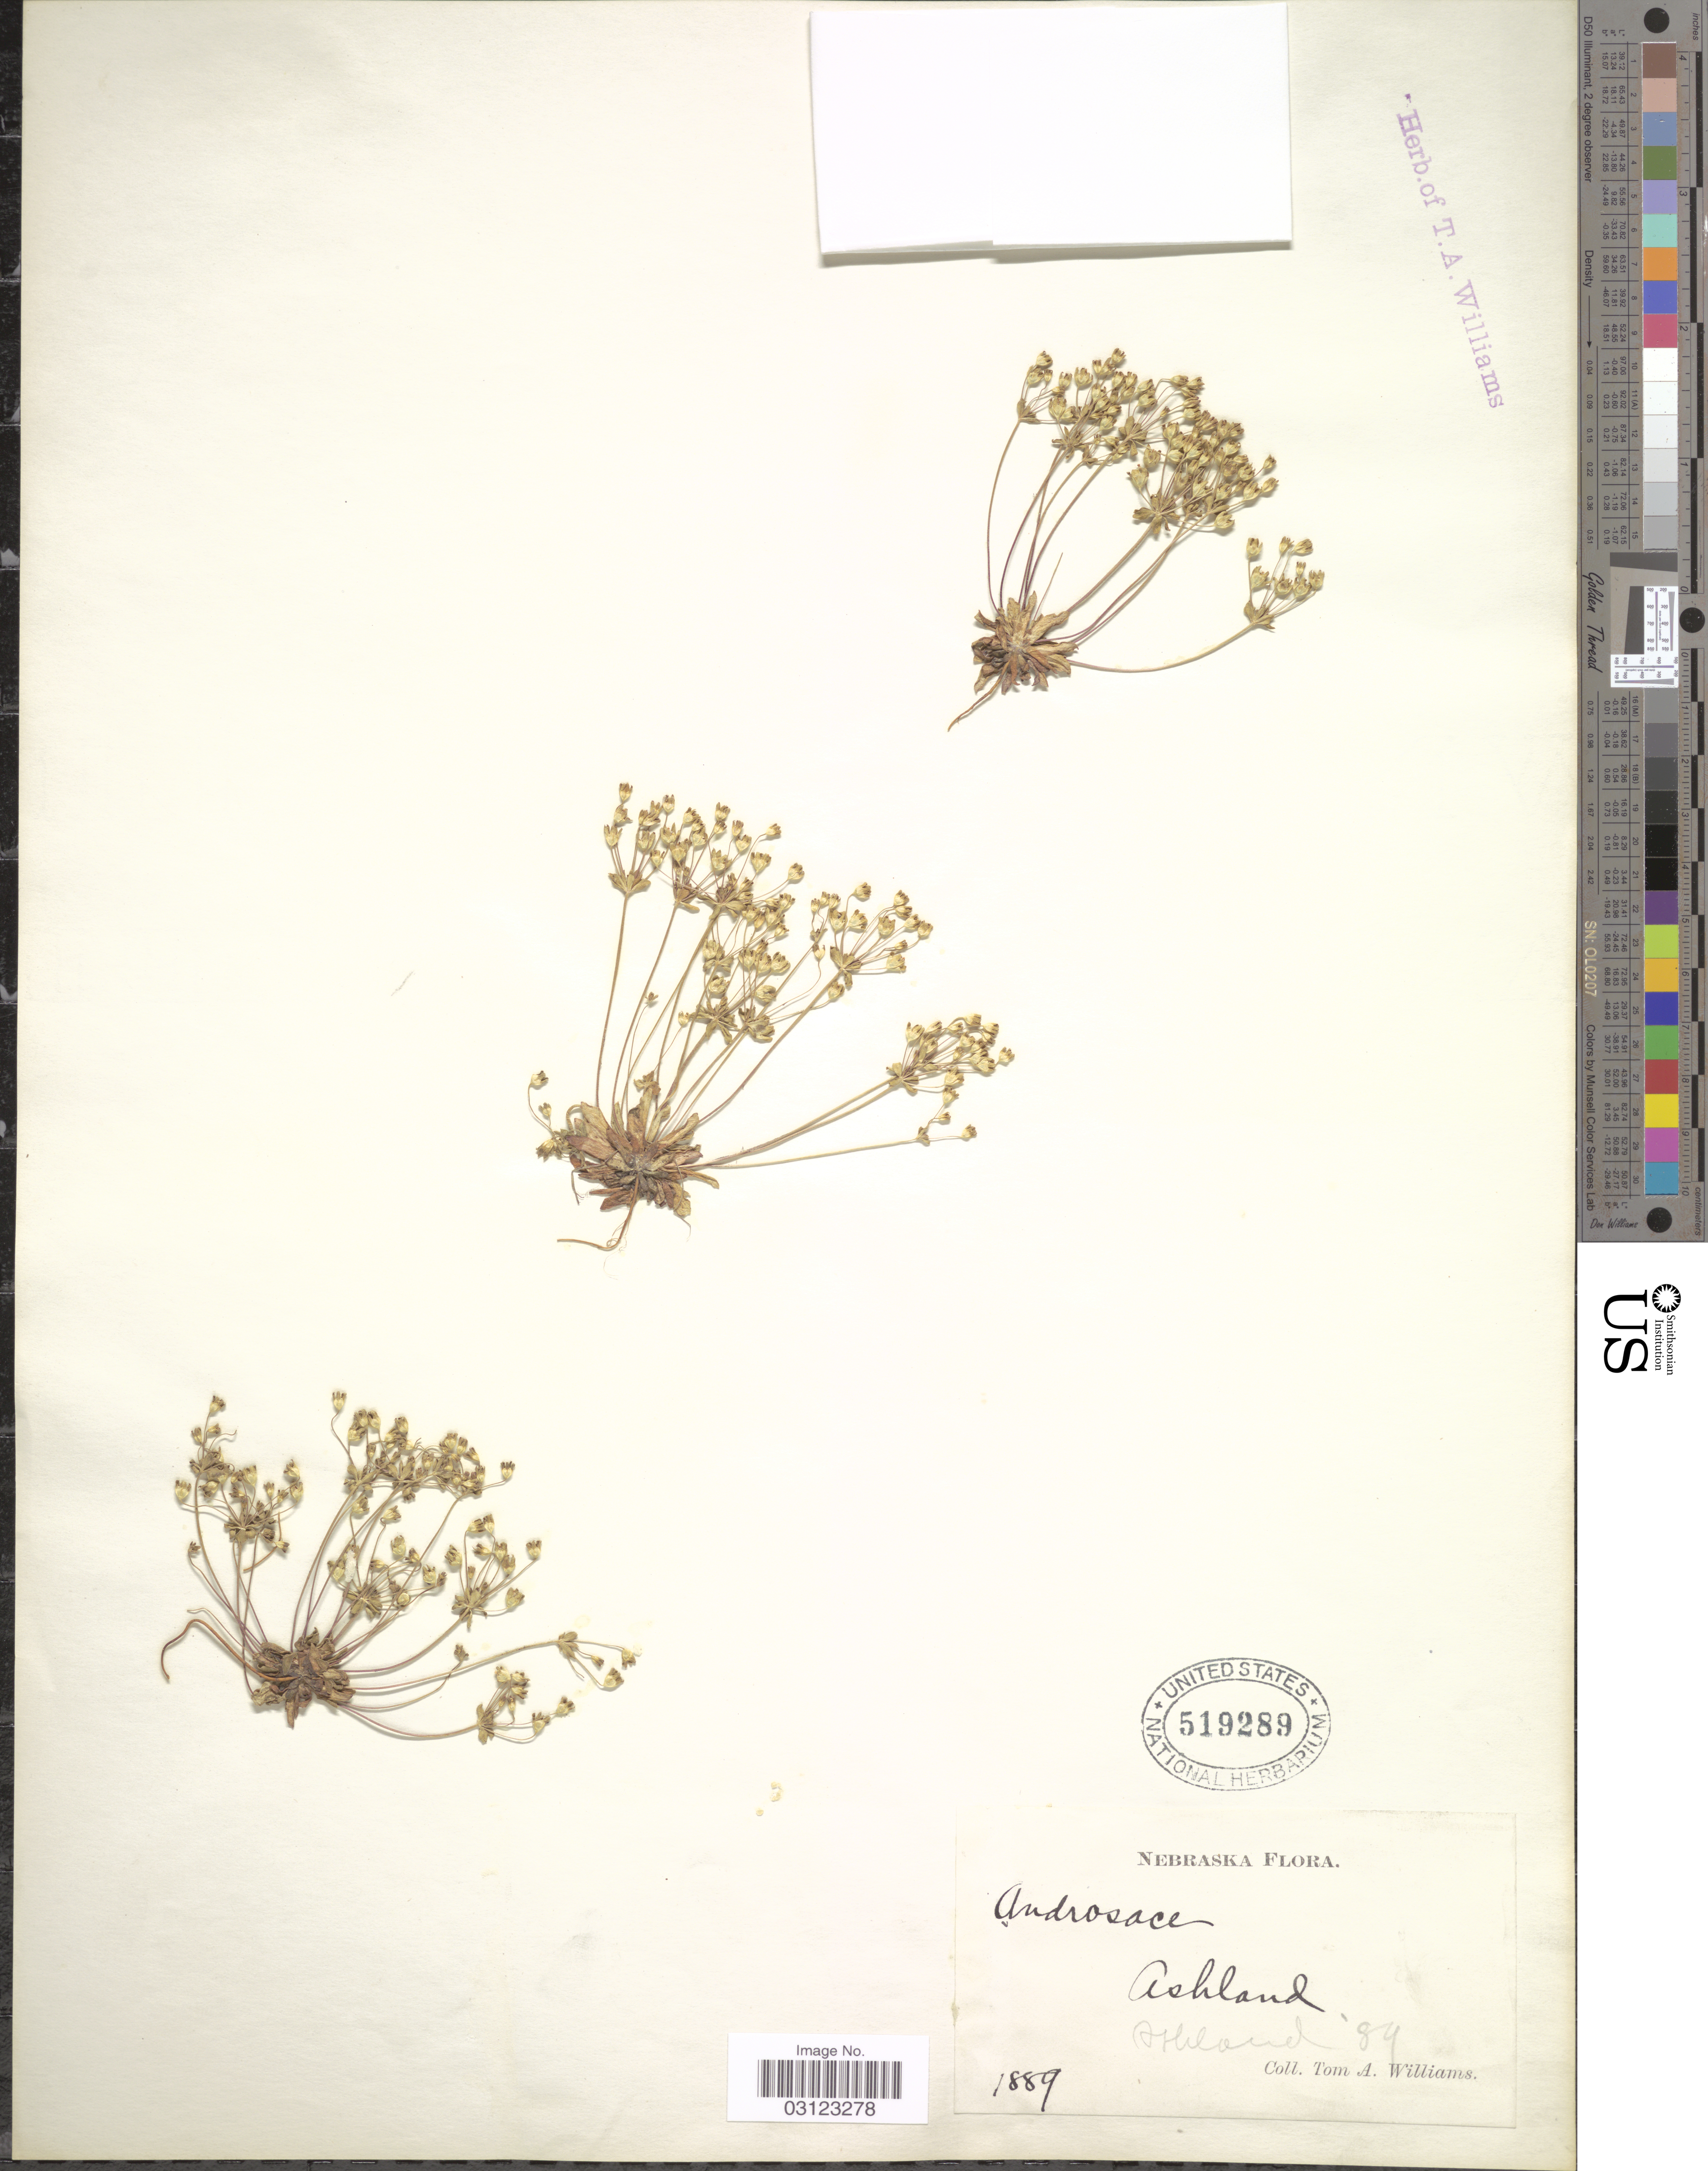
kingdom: Plantae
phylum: Tracheophyta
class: Magnoliopsida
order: Ericales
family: Primulaceae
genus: Androsace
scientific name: Androsace occidentalis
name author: (Pursh) Pursh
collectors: T. Williams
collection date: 1889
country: United States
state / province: Nebraska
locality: Ashland.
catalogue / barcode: US 519289